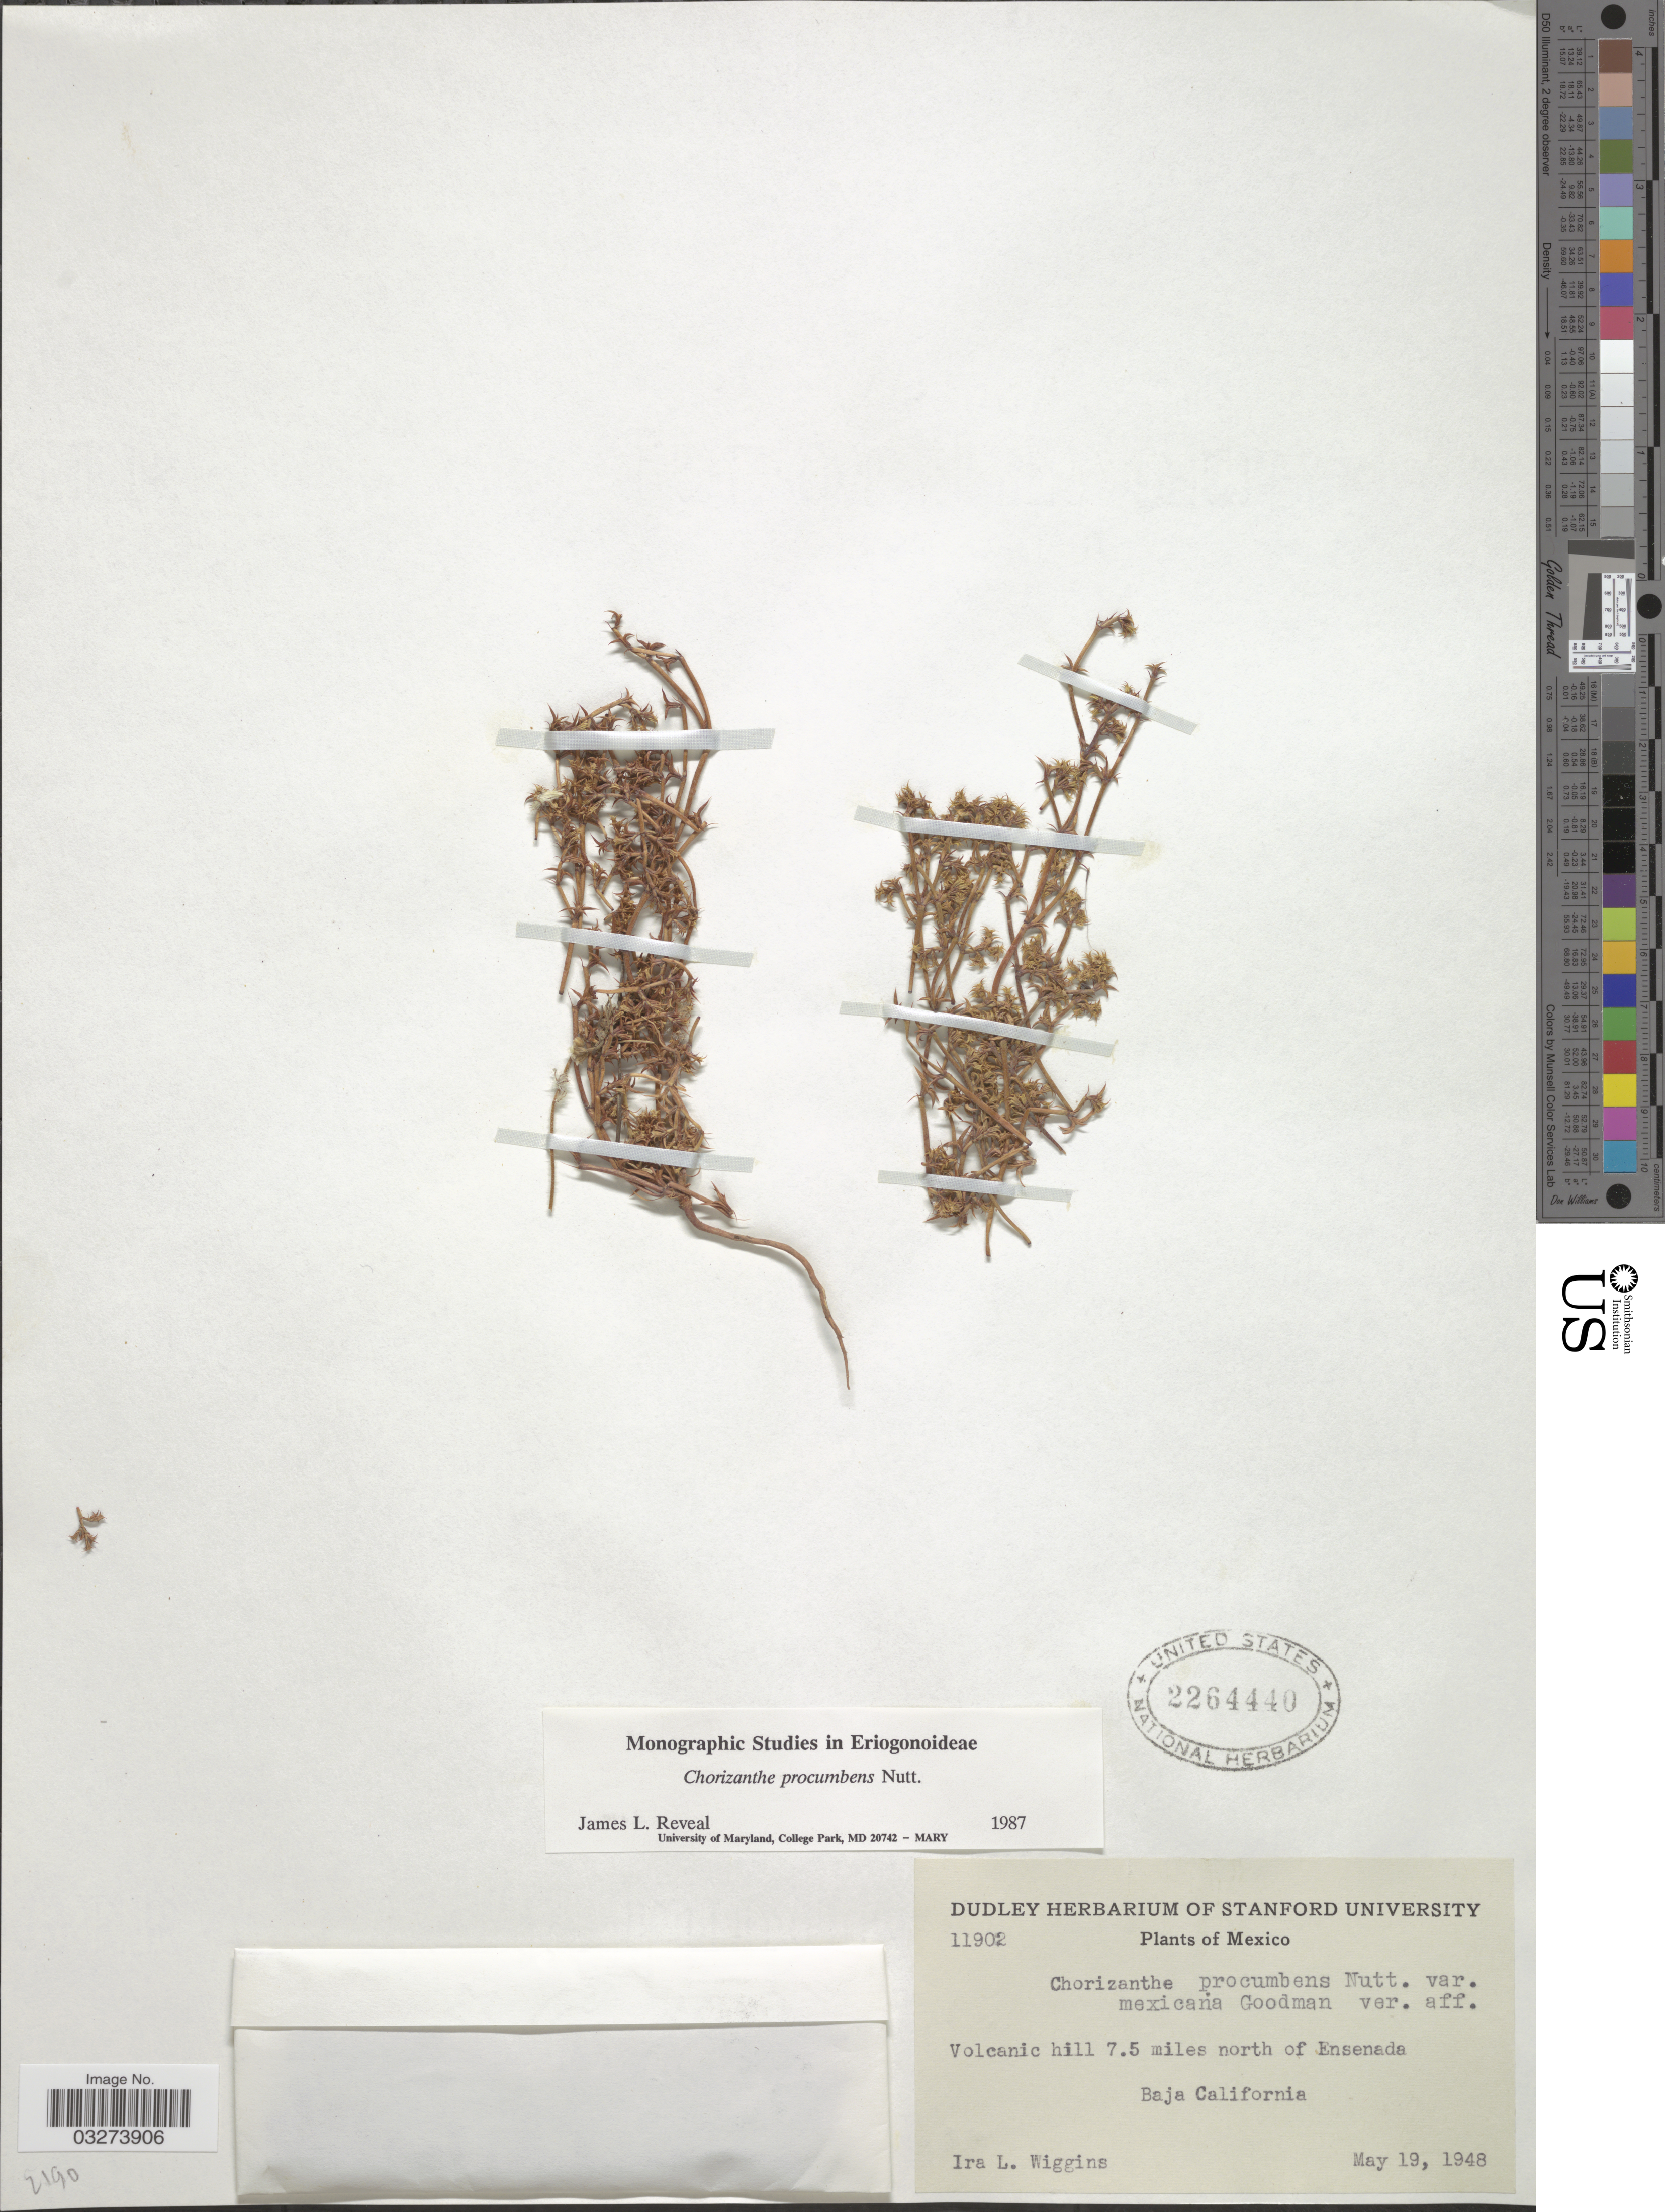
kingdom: Plantae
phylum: Tracheophyta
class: Magnoliopsida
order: Caryophyllales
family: Polygonaceae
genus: Chorizanthe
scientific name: Chorizanthe procumbens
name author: Nutt.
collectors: I. L. Wiggins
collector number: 11902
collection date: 1948-05-19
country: Mexico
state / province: México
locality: Volcanic hill 7.5 miles north of Ensenada.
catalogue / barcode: US 2264440